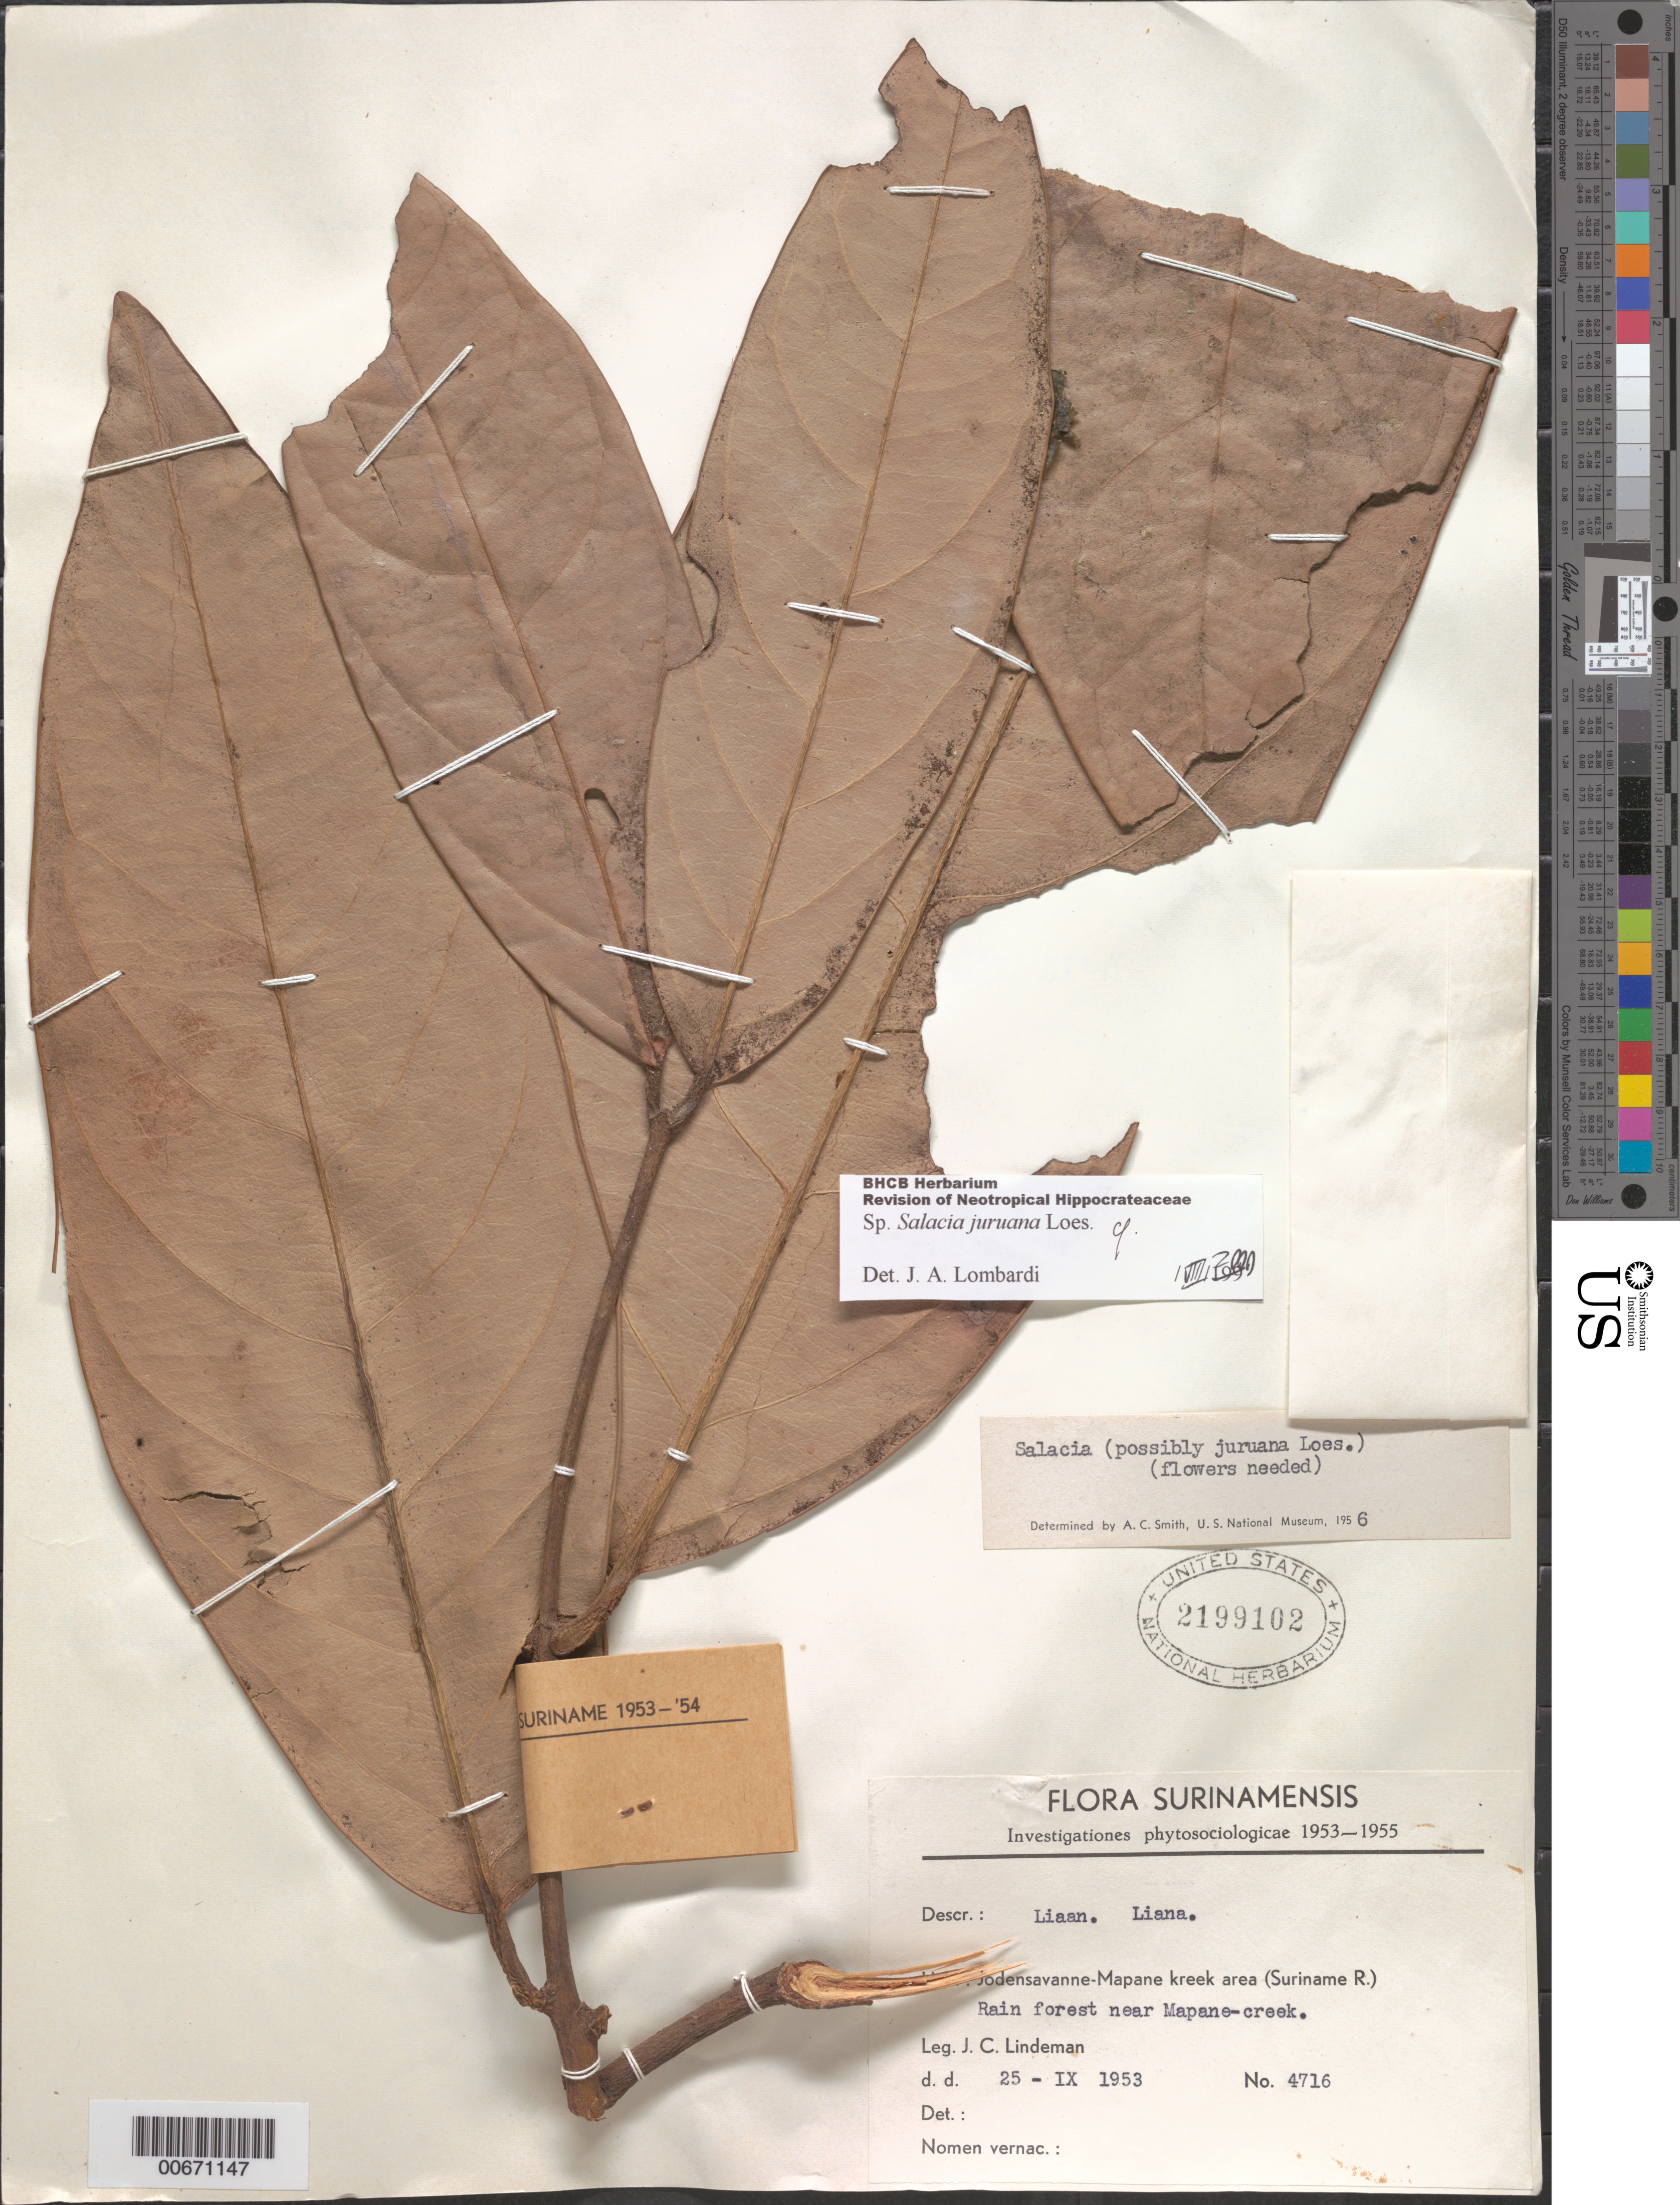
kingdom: Plantae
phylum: Tracheophyta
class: Magnoliopsida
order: Celastrales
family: Celastraceae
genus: Salacia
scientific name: Salacia juruana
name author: Loes.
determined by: Lombardi, Julio A.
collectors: J. C. Lindeman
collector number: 4716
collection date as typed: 25-Sep-53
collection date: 1953-09-25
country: Suriname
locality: Jodensavanne-Mapane kreek area (Suriname River)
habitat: Rainforest near creek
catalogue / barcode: US 2199102